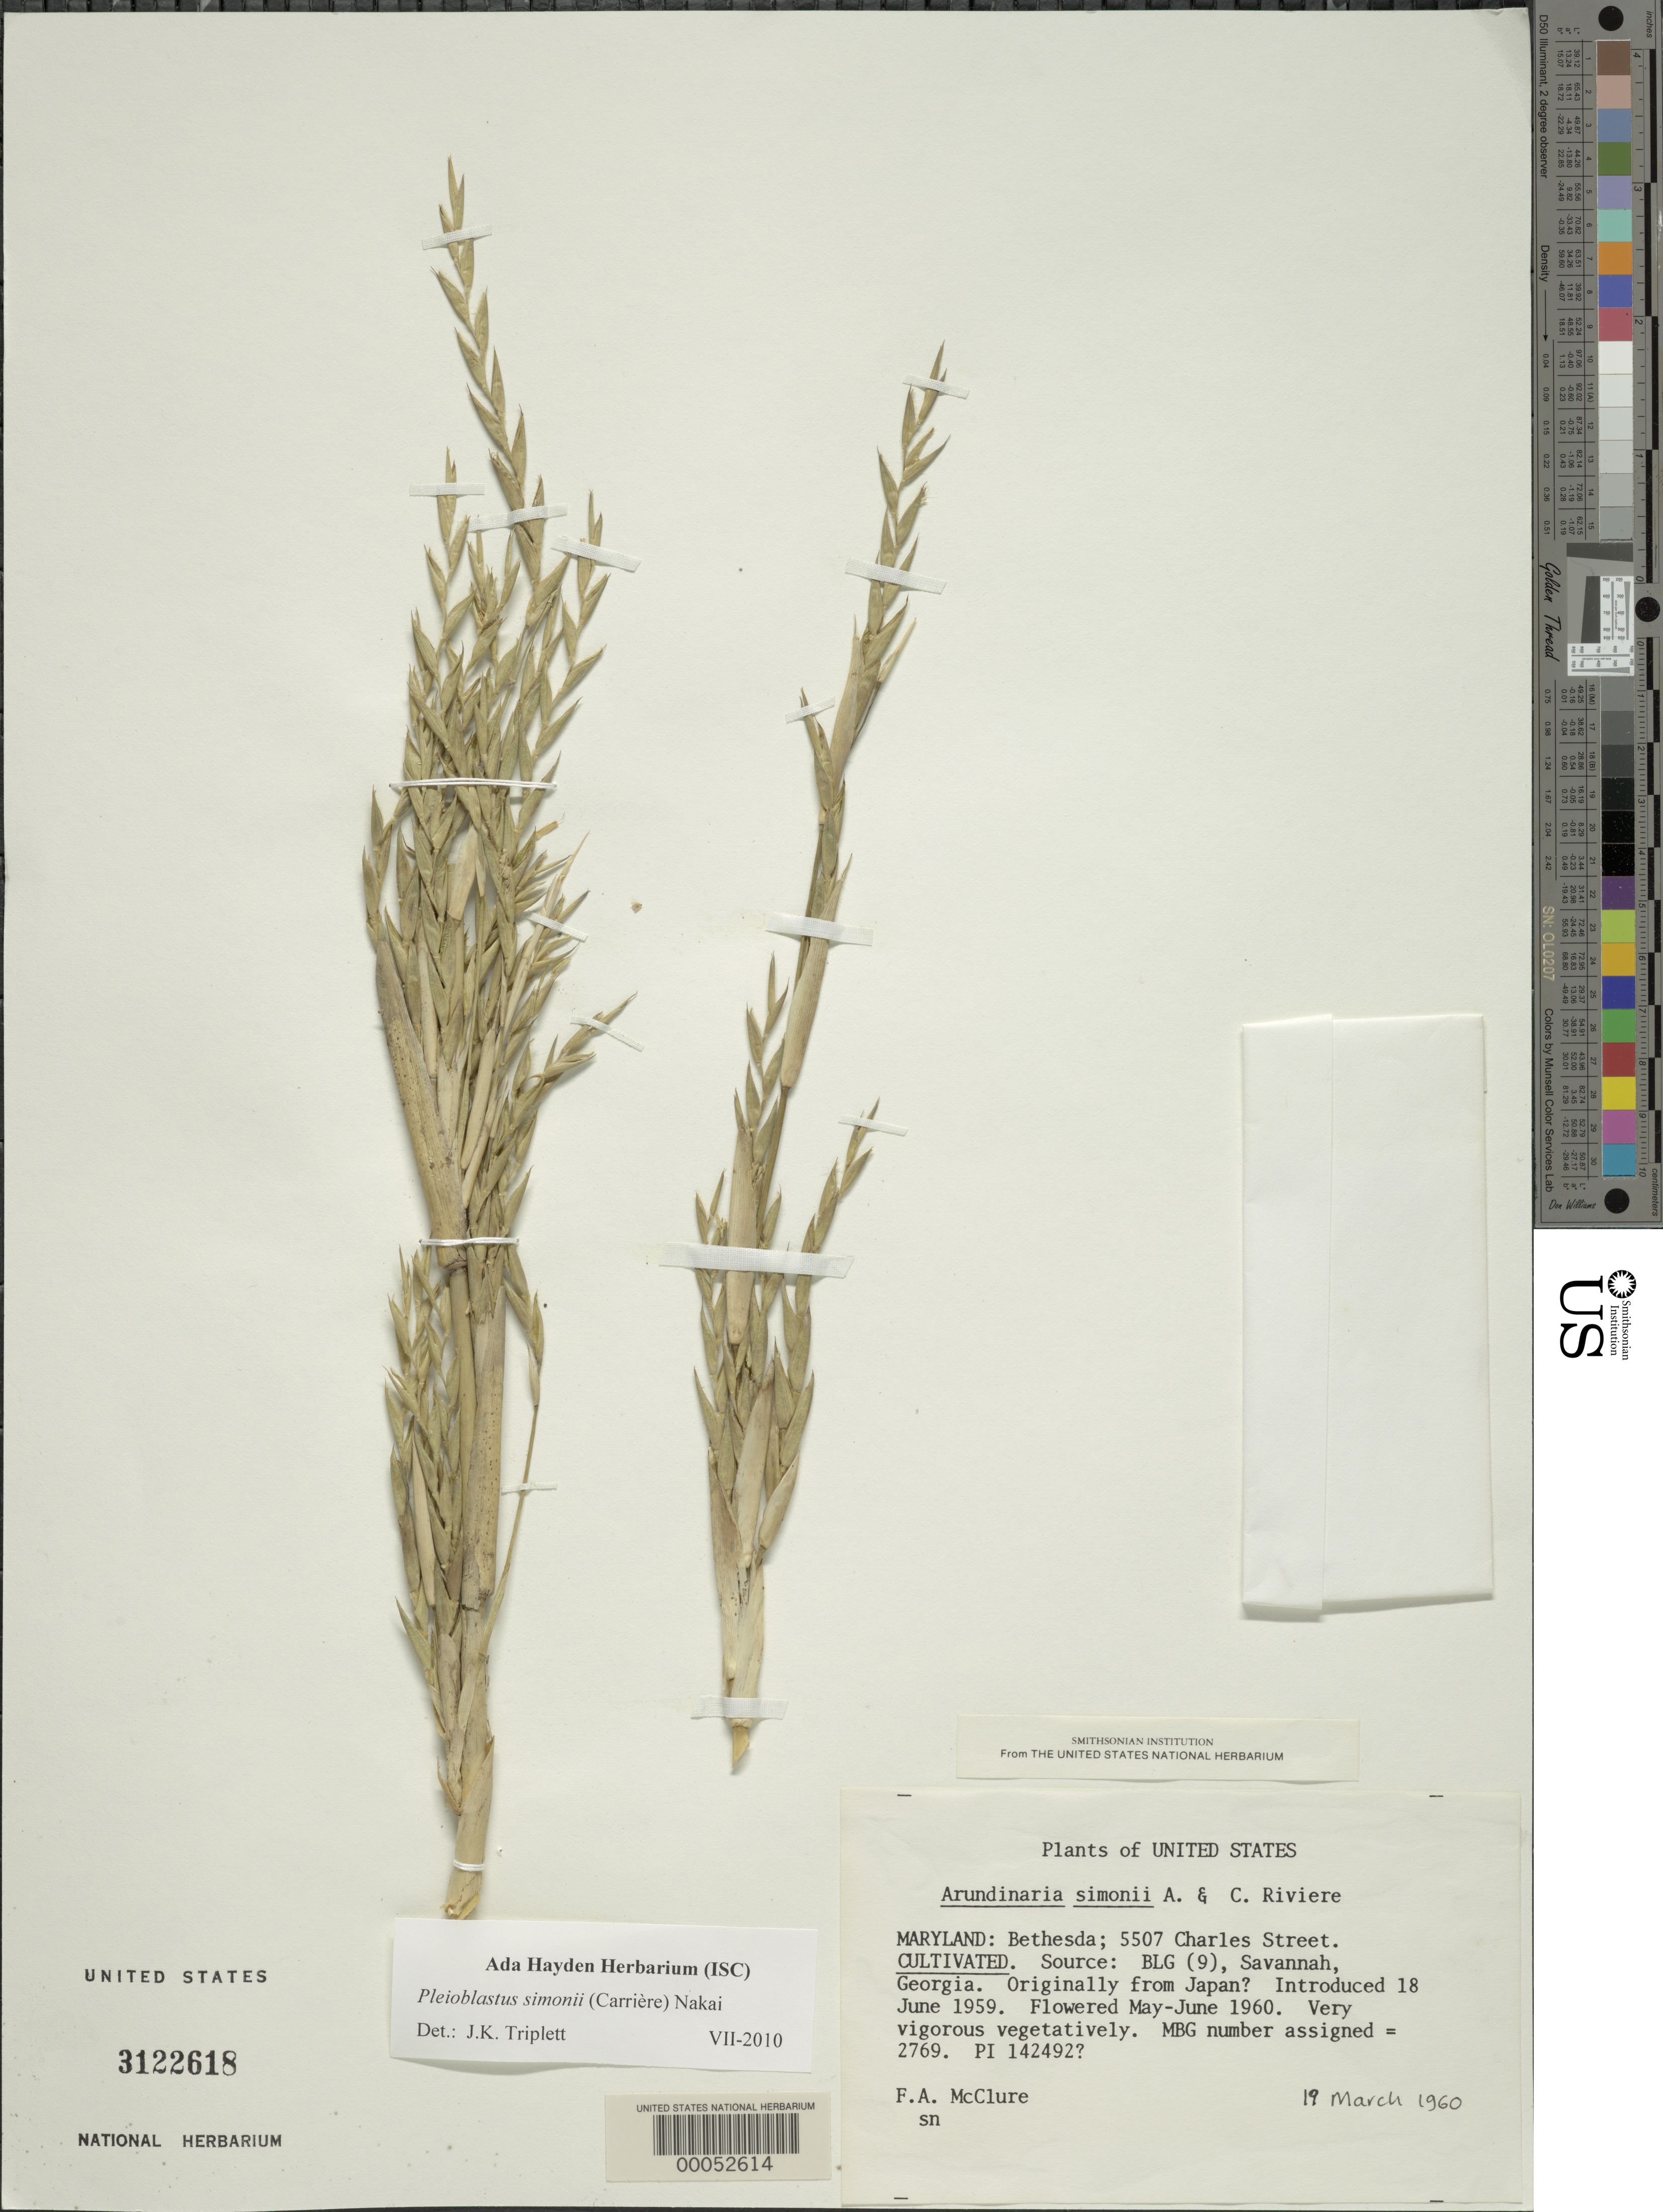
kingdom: Plantae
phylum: Tracheophyta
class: Liliopsida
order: Poales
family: Poaceae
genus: Pleioblastus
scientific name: Pleioblastus simonii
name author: (Carrière) Nakai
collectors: F. A. McClure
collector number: MBG 2769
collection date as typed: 19 Mar 1960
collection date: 1960-03-19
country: United States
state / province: Maryland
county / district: Montgomery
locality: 5507 Charles Street, Bethesda (McClure's Garden)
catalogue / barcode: US 3122618